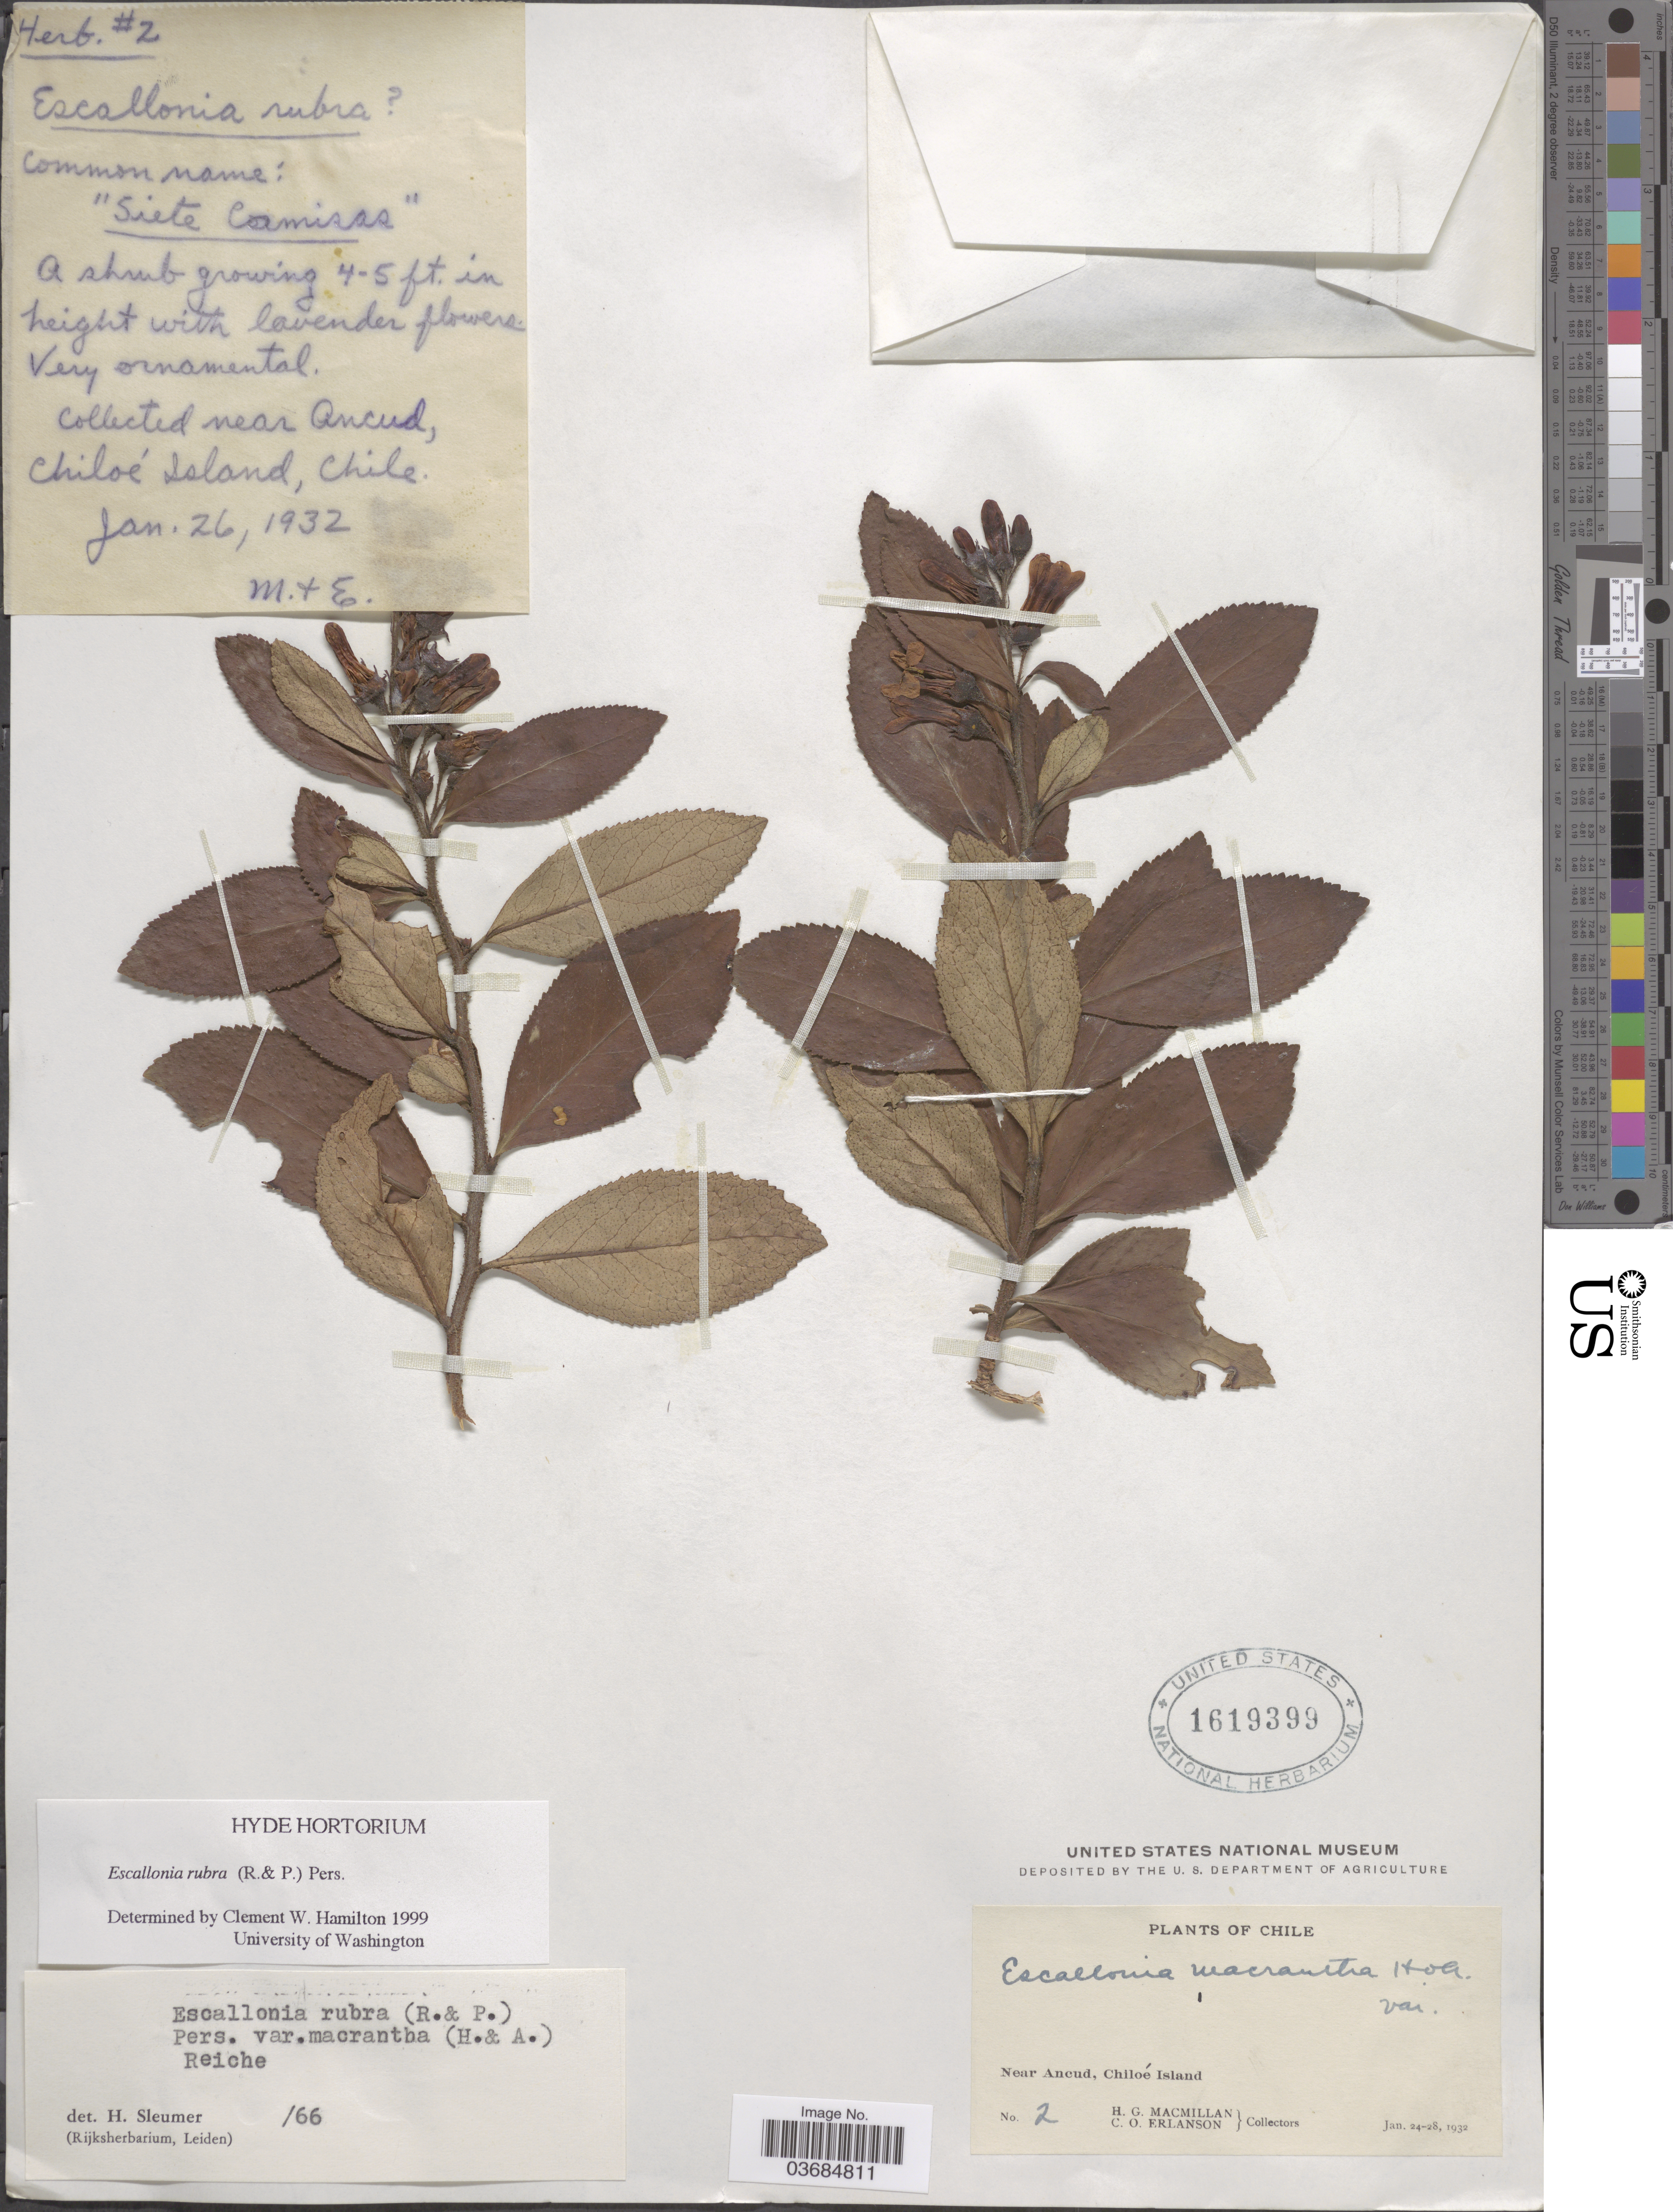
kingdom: Plantae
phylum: Tracheophyta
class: Magnoliopsida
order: Escalloniales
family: Escalloniaceae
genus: Escallonia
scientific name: Escallonia rubra var. rubra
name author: (Ruiz & Pav.) Pers.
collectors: H. MacMillan & C. O. Erlanson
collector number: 2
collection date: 1932-01-24/1932-01-28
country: Chile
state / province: Arica y Parinacota (XV)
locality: Near Ancud, Chiloé Island.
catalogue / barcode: US 1619399